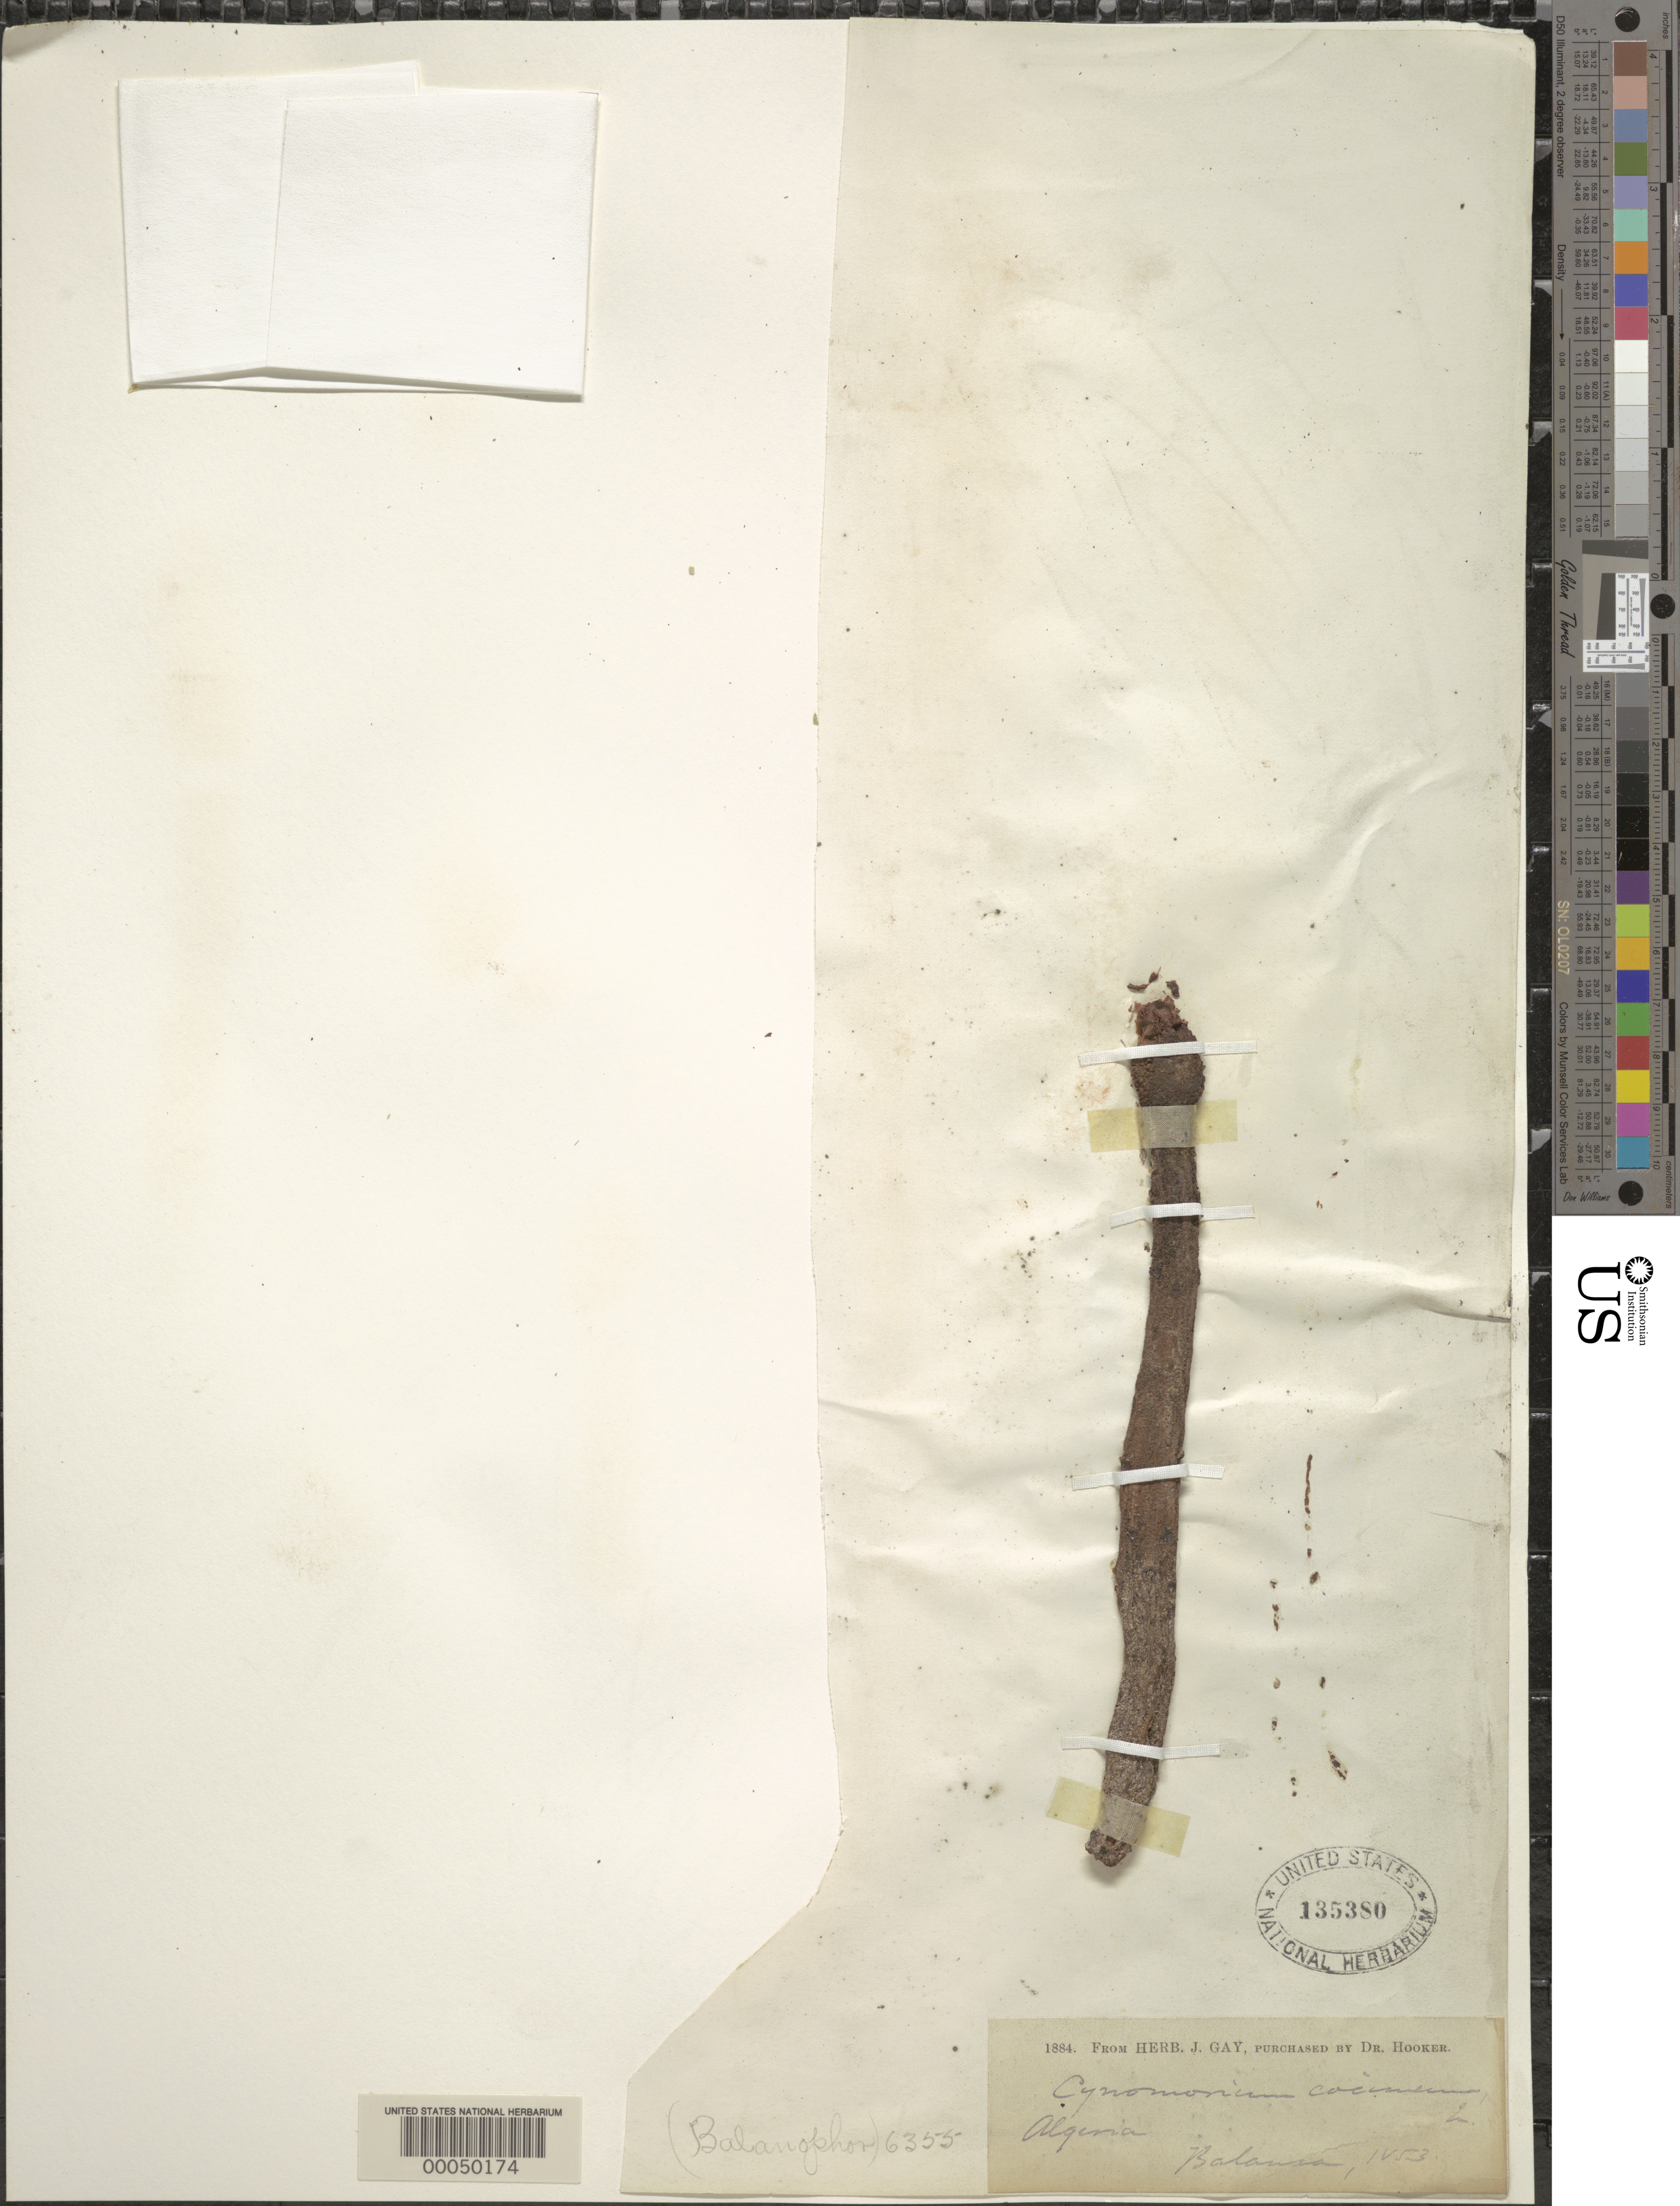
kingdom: Plantae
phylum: Tracheophyta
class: Magnoliopsida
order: Saxifragales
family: Cynomoriaceae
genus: Cynomorium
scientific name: Cynomorium coccineum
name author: L.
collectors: B. Balansa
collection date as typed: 1853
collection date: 1853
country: Algeria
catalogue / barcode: US 135380